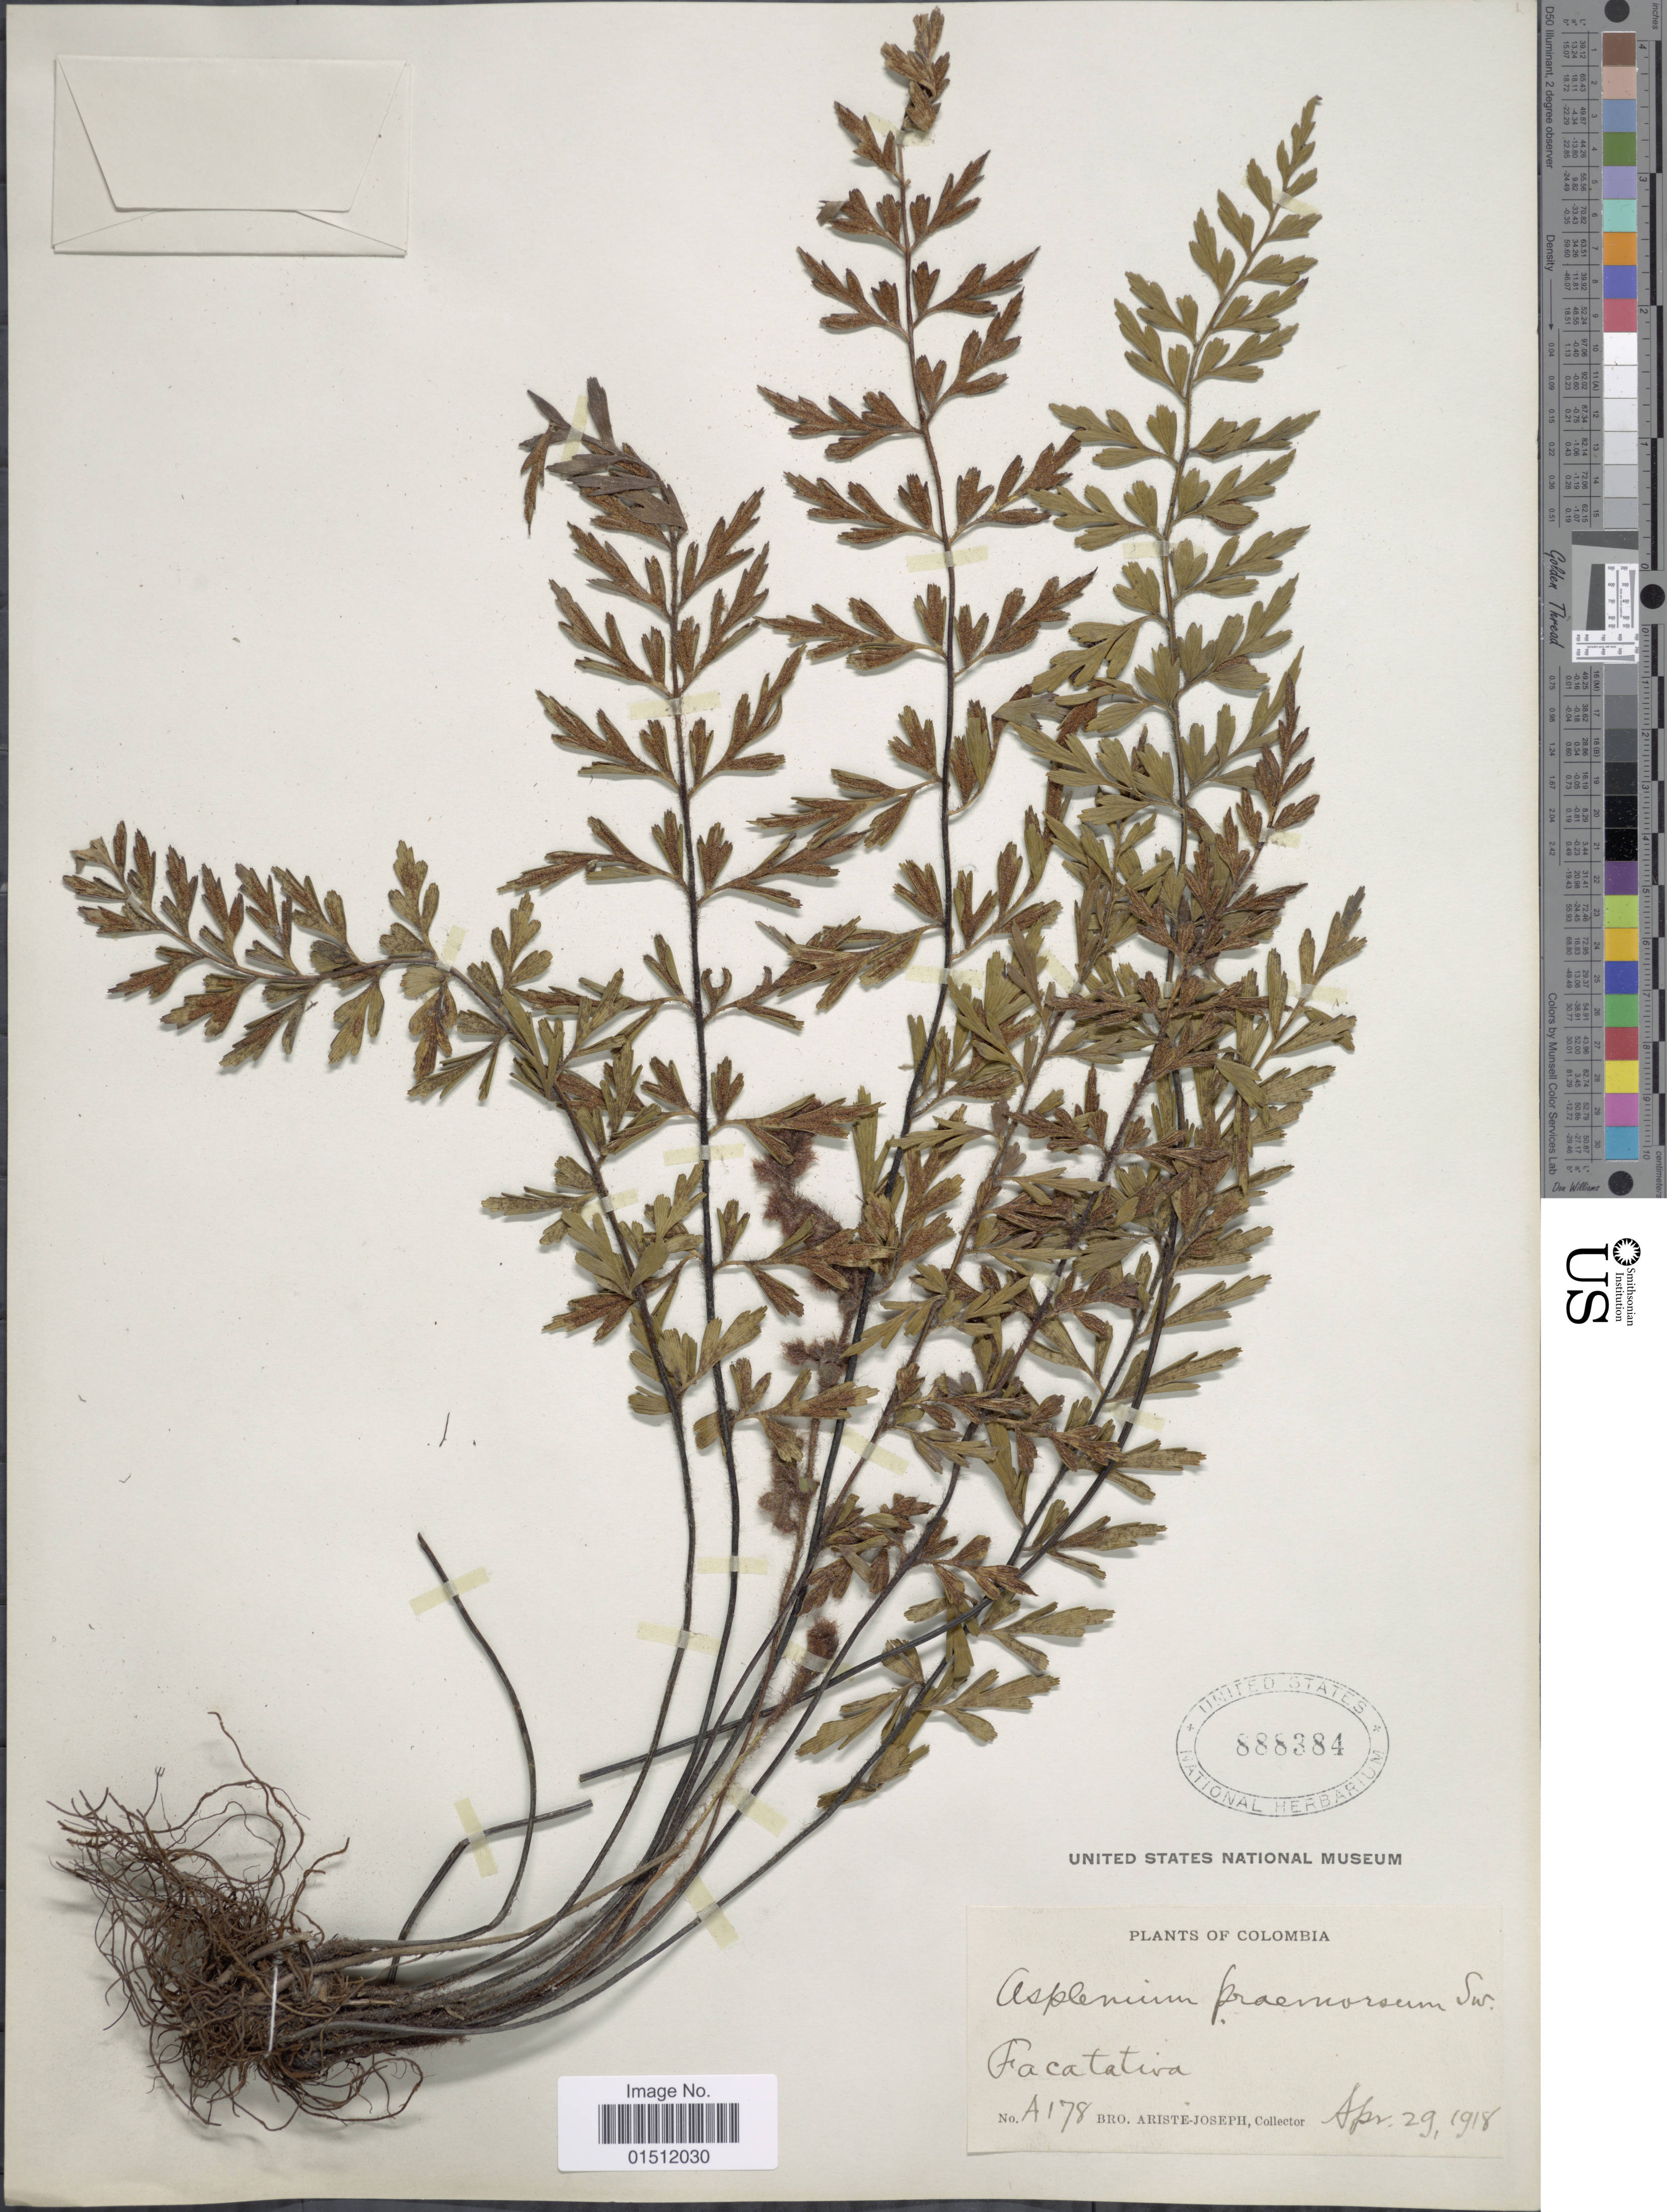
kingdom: Plantae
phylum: Tracheophyta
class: Polypodiopsida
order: Polypodiales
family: Aspleniaceae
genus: Asplenium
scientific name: Asplenium praemorsum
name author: Sw.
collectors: Bro. Ariste-Joseph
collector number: A178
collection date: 1918-04-29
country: Colombia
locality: Facatativa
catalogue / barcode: US 888384